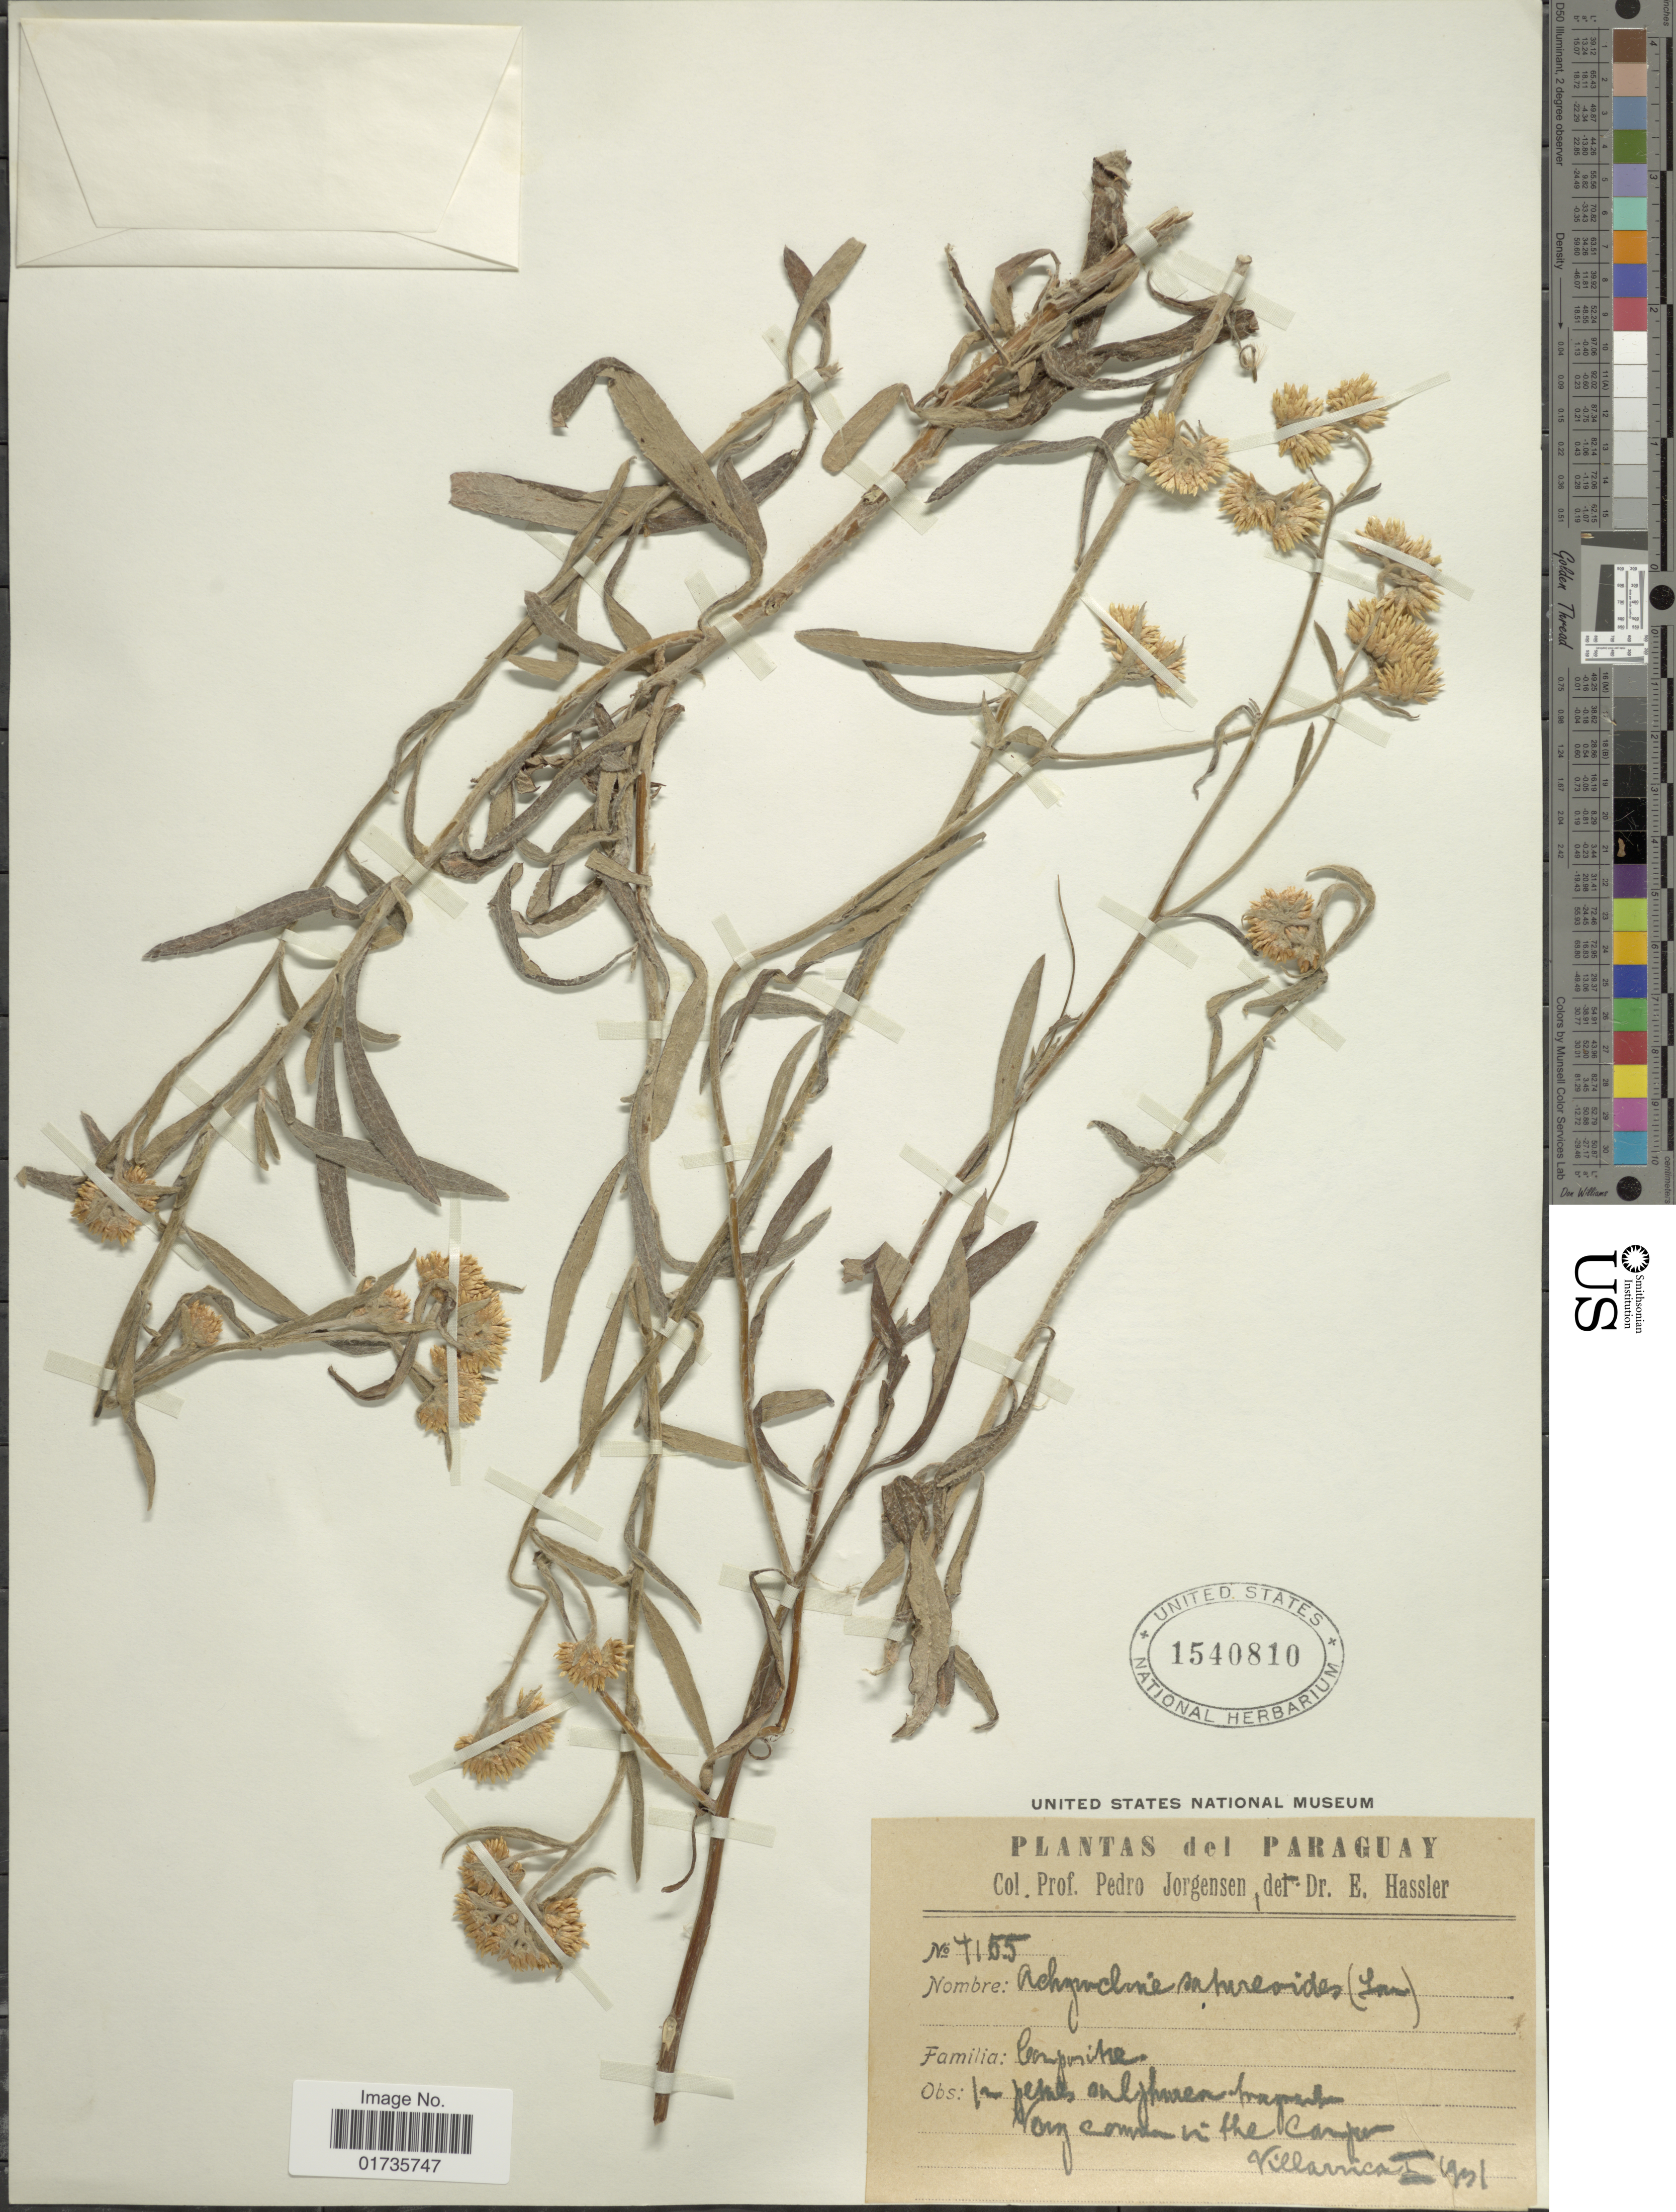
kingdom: Plantae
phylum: Tracheophyta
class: Magnoliopsida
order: Asterales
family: Asteraceae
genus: Achyrocline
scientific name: Achyrocline satureioides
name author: (Lam.) DC.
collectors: P. Jörgensen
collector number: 4155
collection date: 1931-01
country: Paraguay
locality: Villarrica.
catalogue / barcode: US 1540810